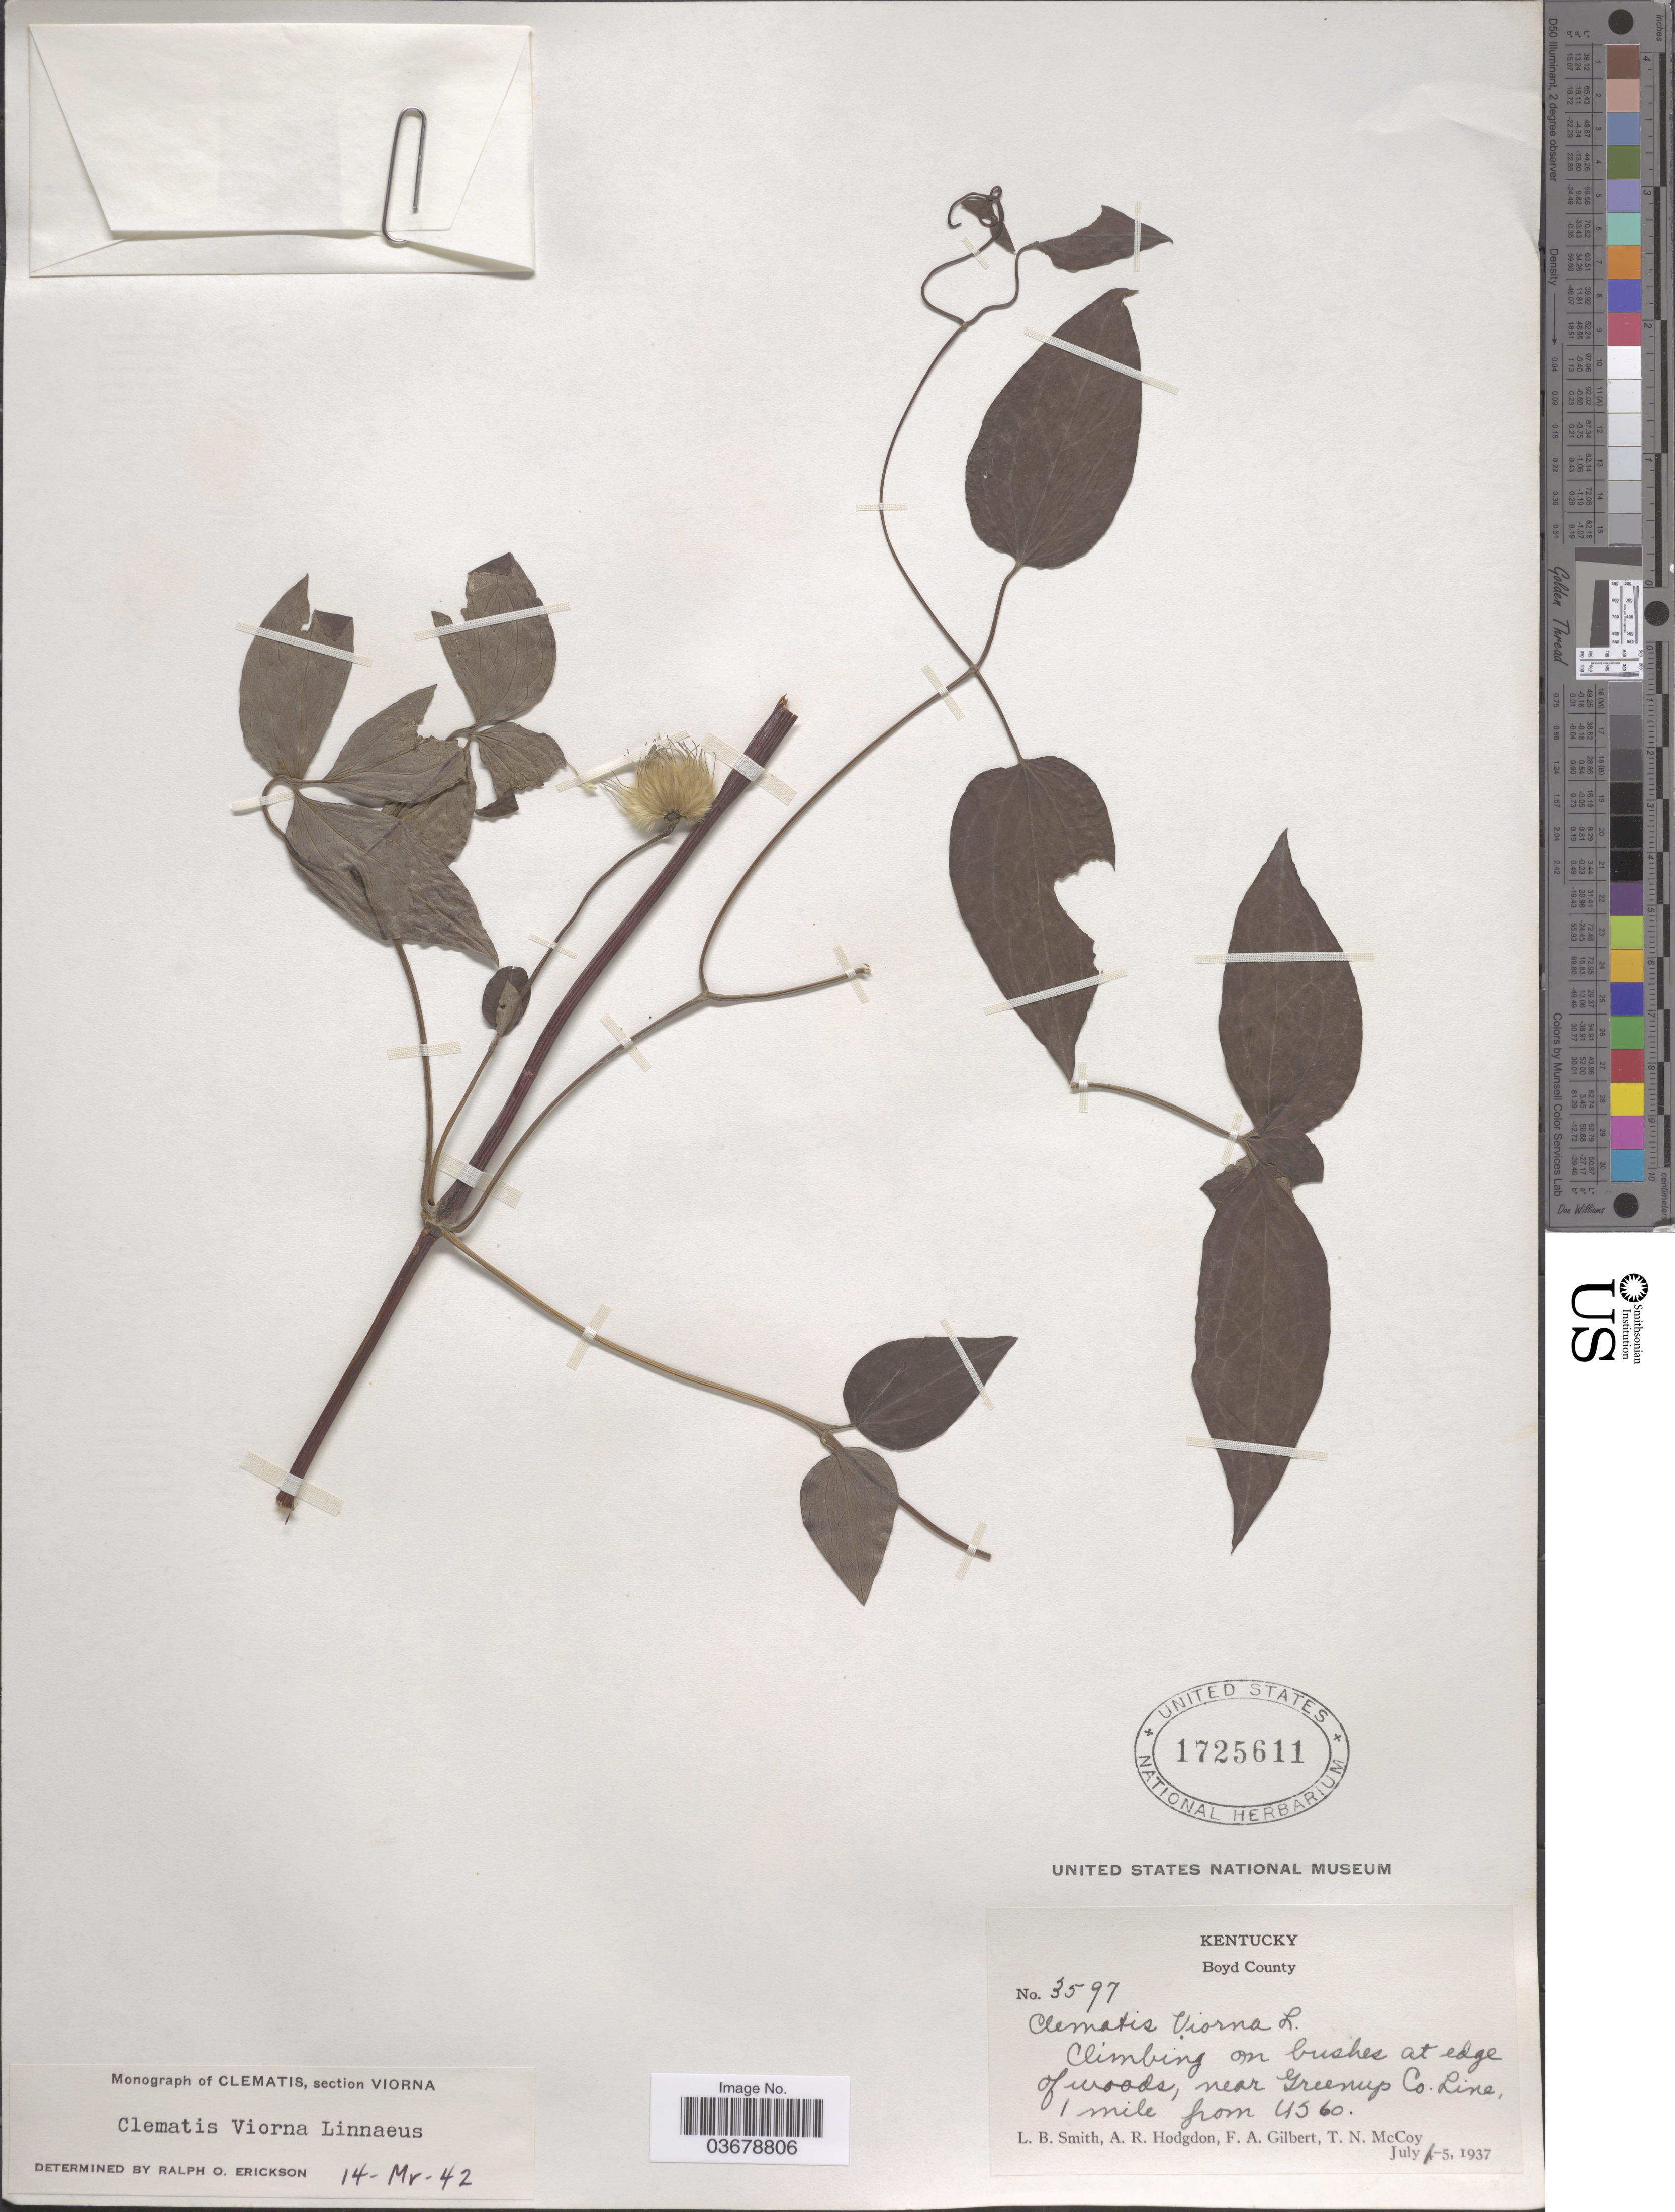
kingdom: Plantae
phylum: Tracheophyta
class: Magnoliopsida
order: Ranunculales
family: Ranunculaceae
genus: Clematis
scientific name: Clematis viorna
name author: L.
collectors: L. Smith, A. R. Hodgdon, F. A. Gilbert & T. N. McCoy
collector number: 3597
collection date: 1937-07-01/1937-07-05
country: United States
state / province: Kentucky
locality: Boyd County. Near Greenup Co. Line, 1 mile from US 60.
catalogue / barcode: US 1725611